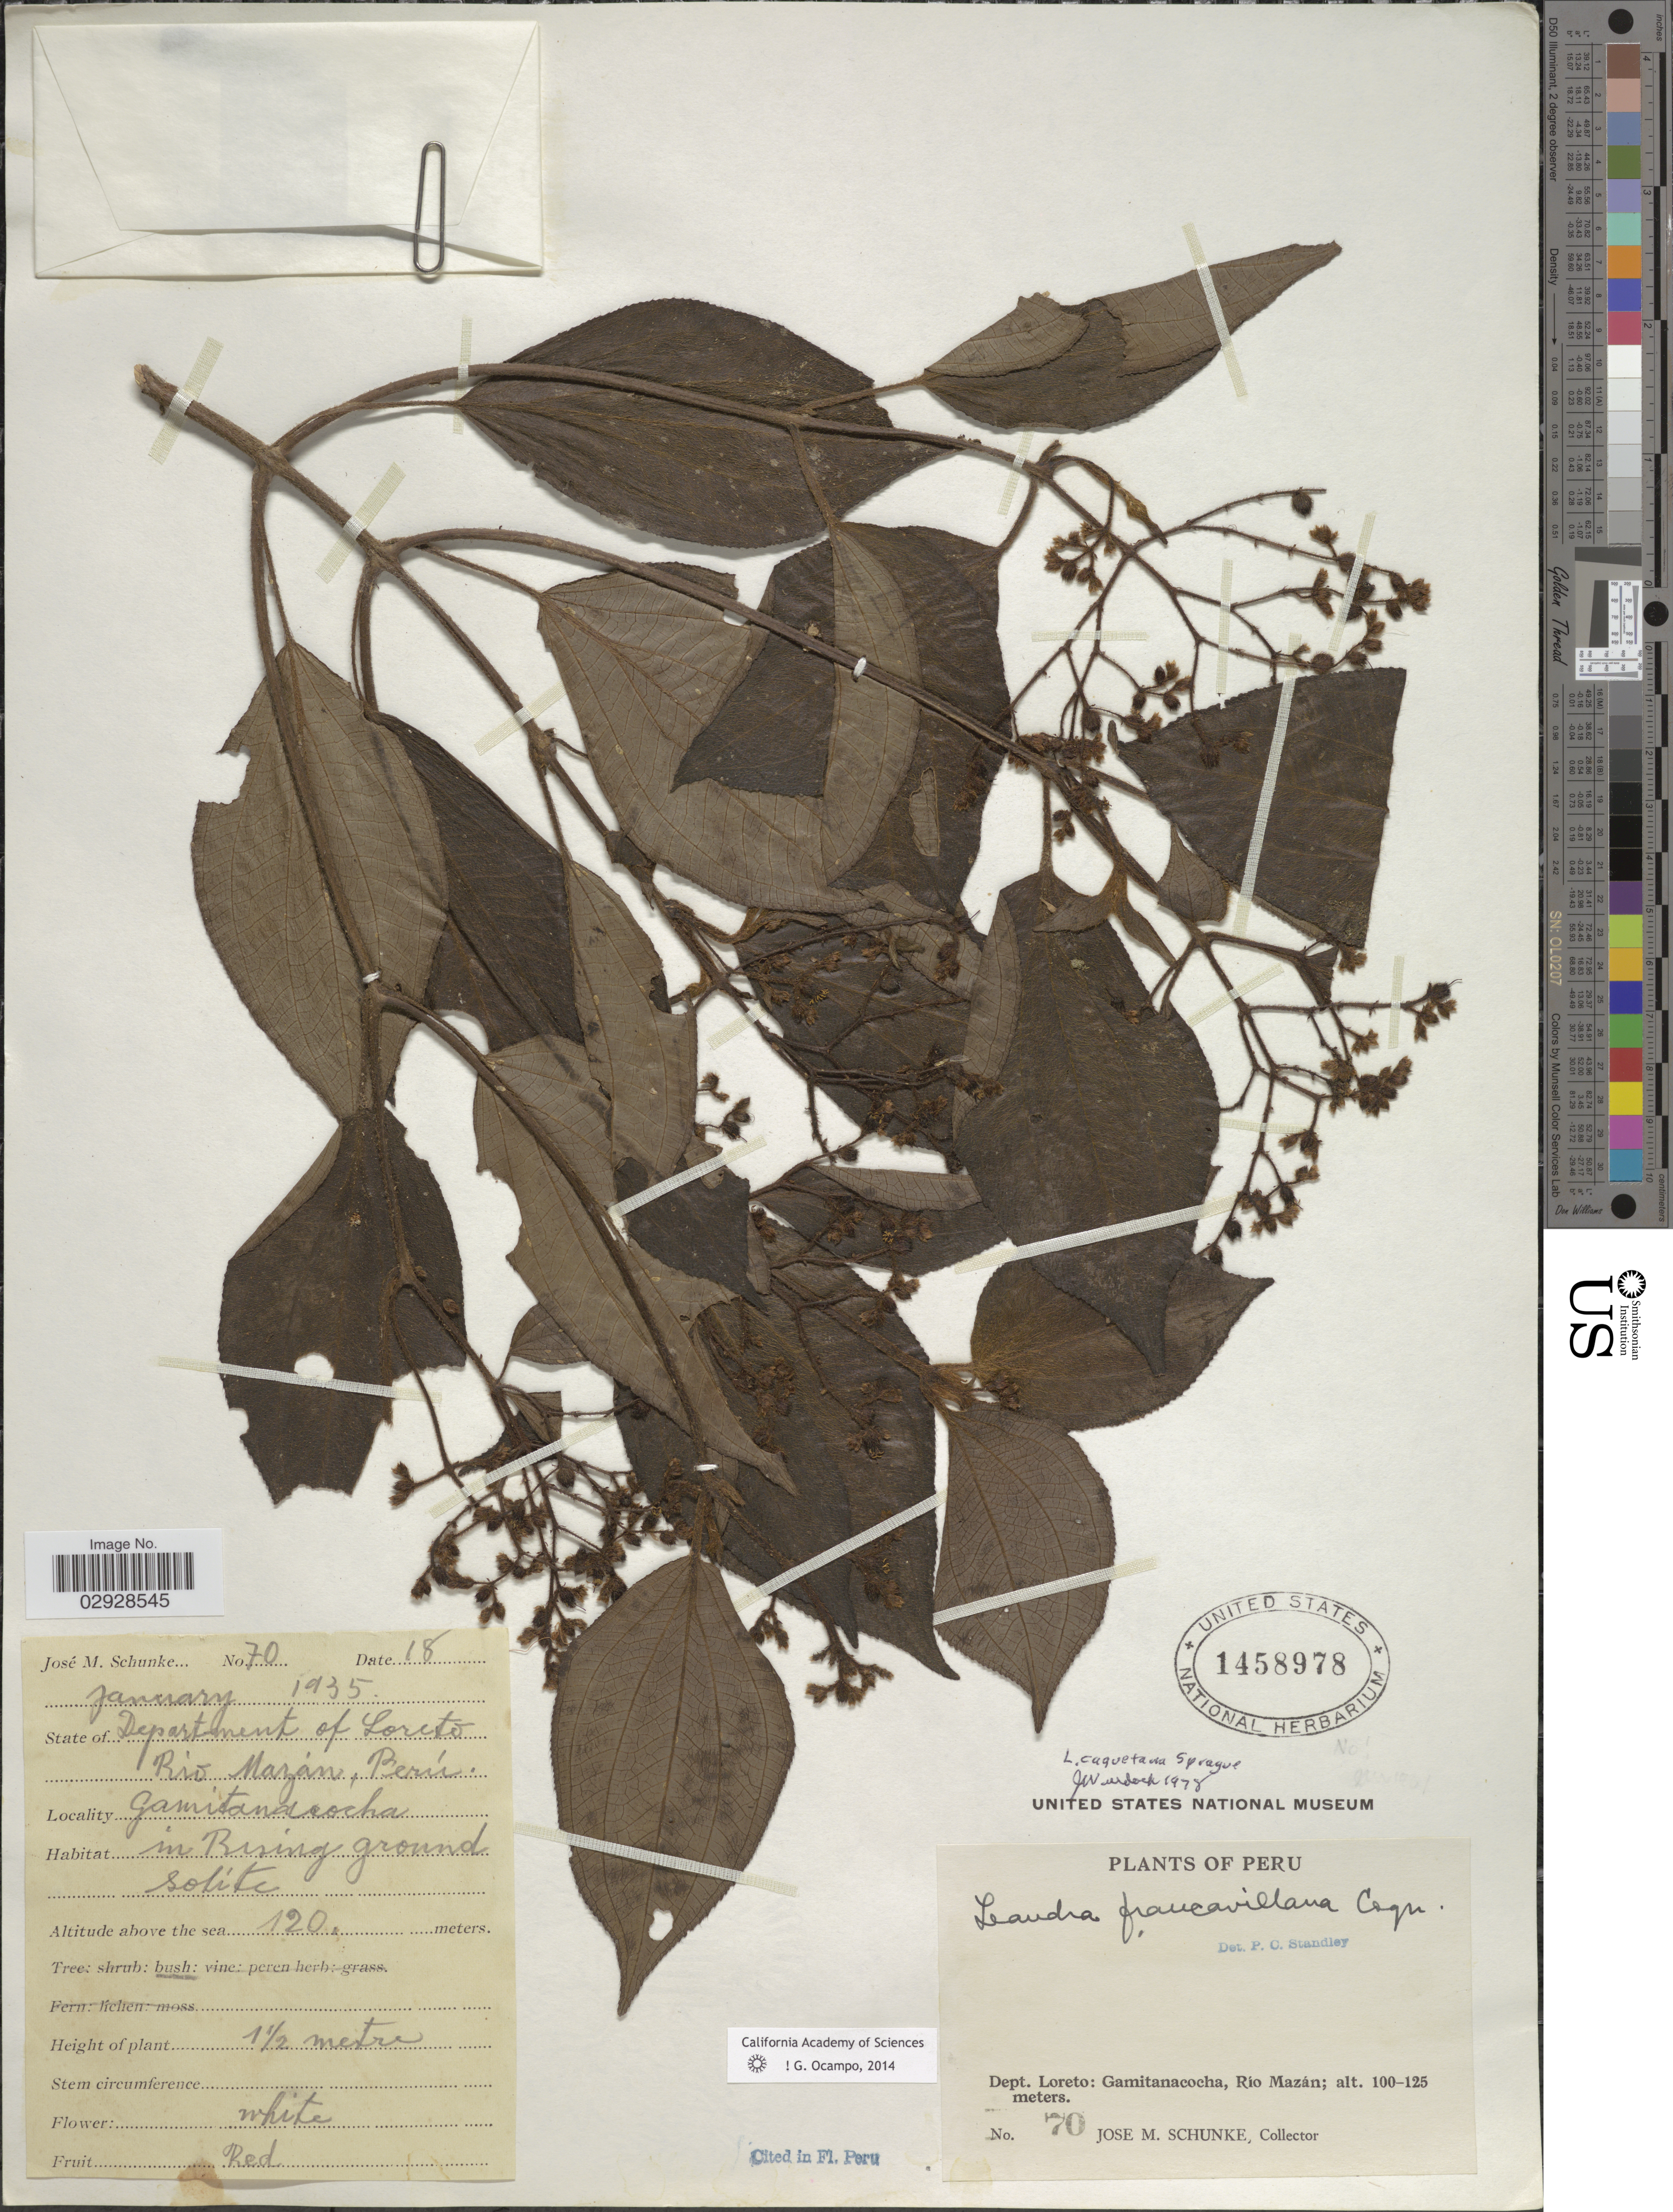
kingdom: Plantae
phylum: Tracheophyta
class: Magnoliopsida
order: Myrtales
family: Melastomataceae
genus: Leandra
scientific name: Leandra caquetana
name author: Sprague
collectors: J. M. Schunke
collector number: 70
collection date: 1935-01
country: Peru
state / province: Loreto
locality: Departmento of Loreto. Rio Marzán. Gamitanacocha.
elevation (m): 120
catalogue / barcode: US 1458978